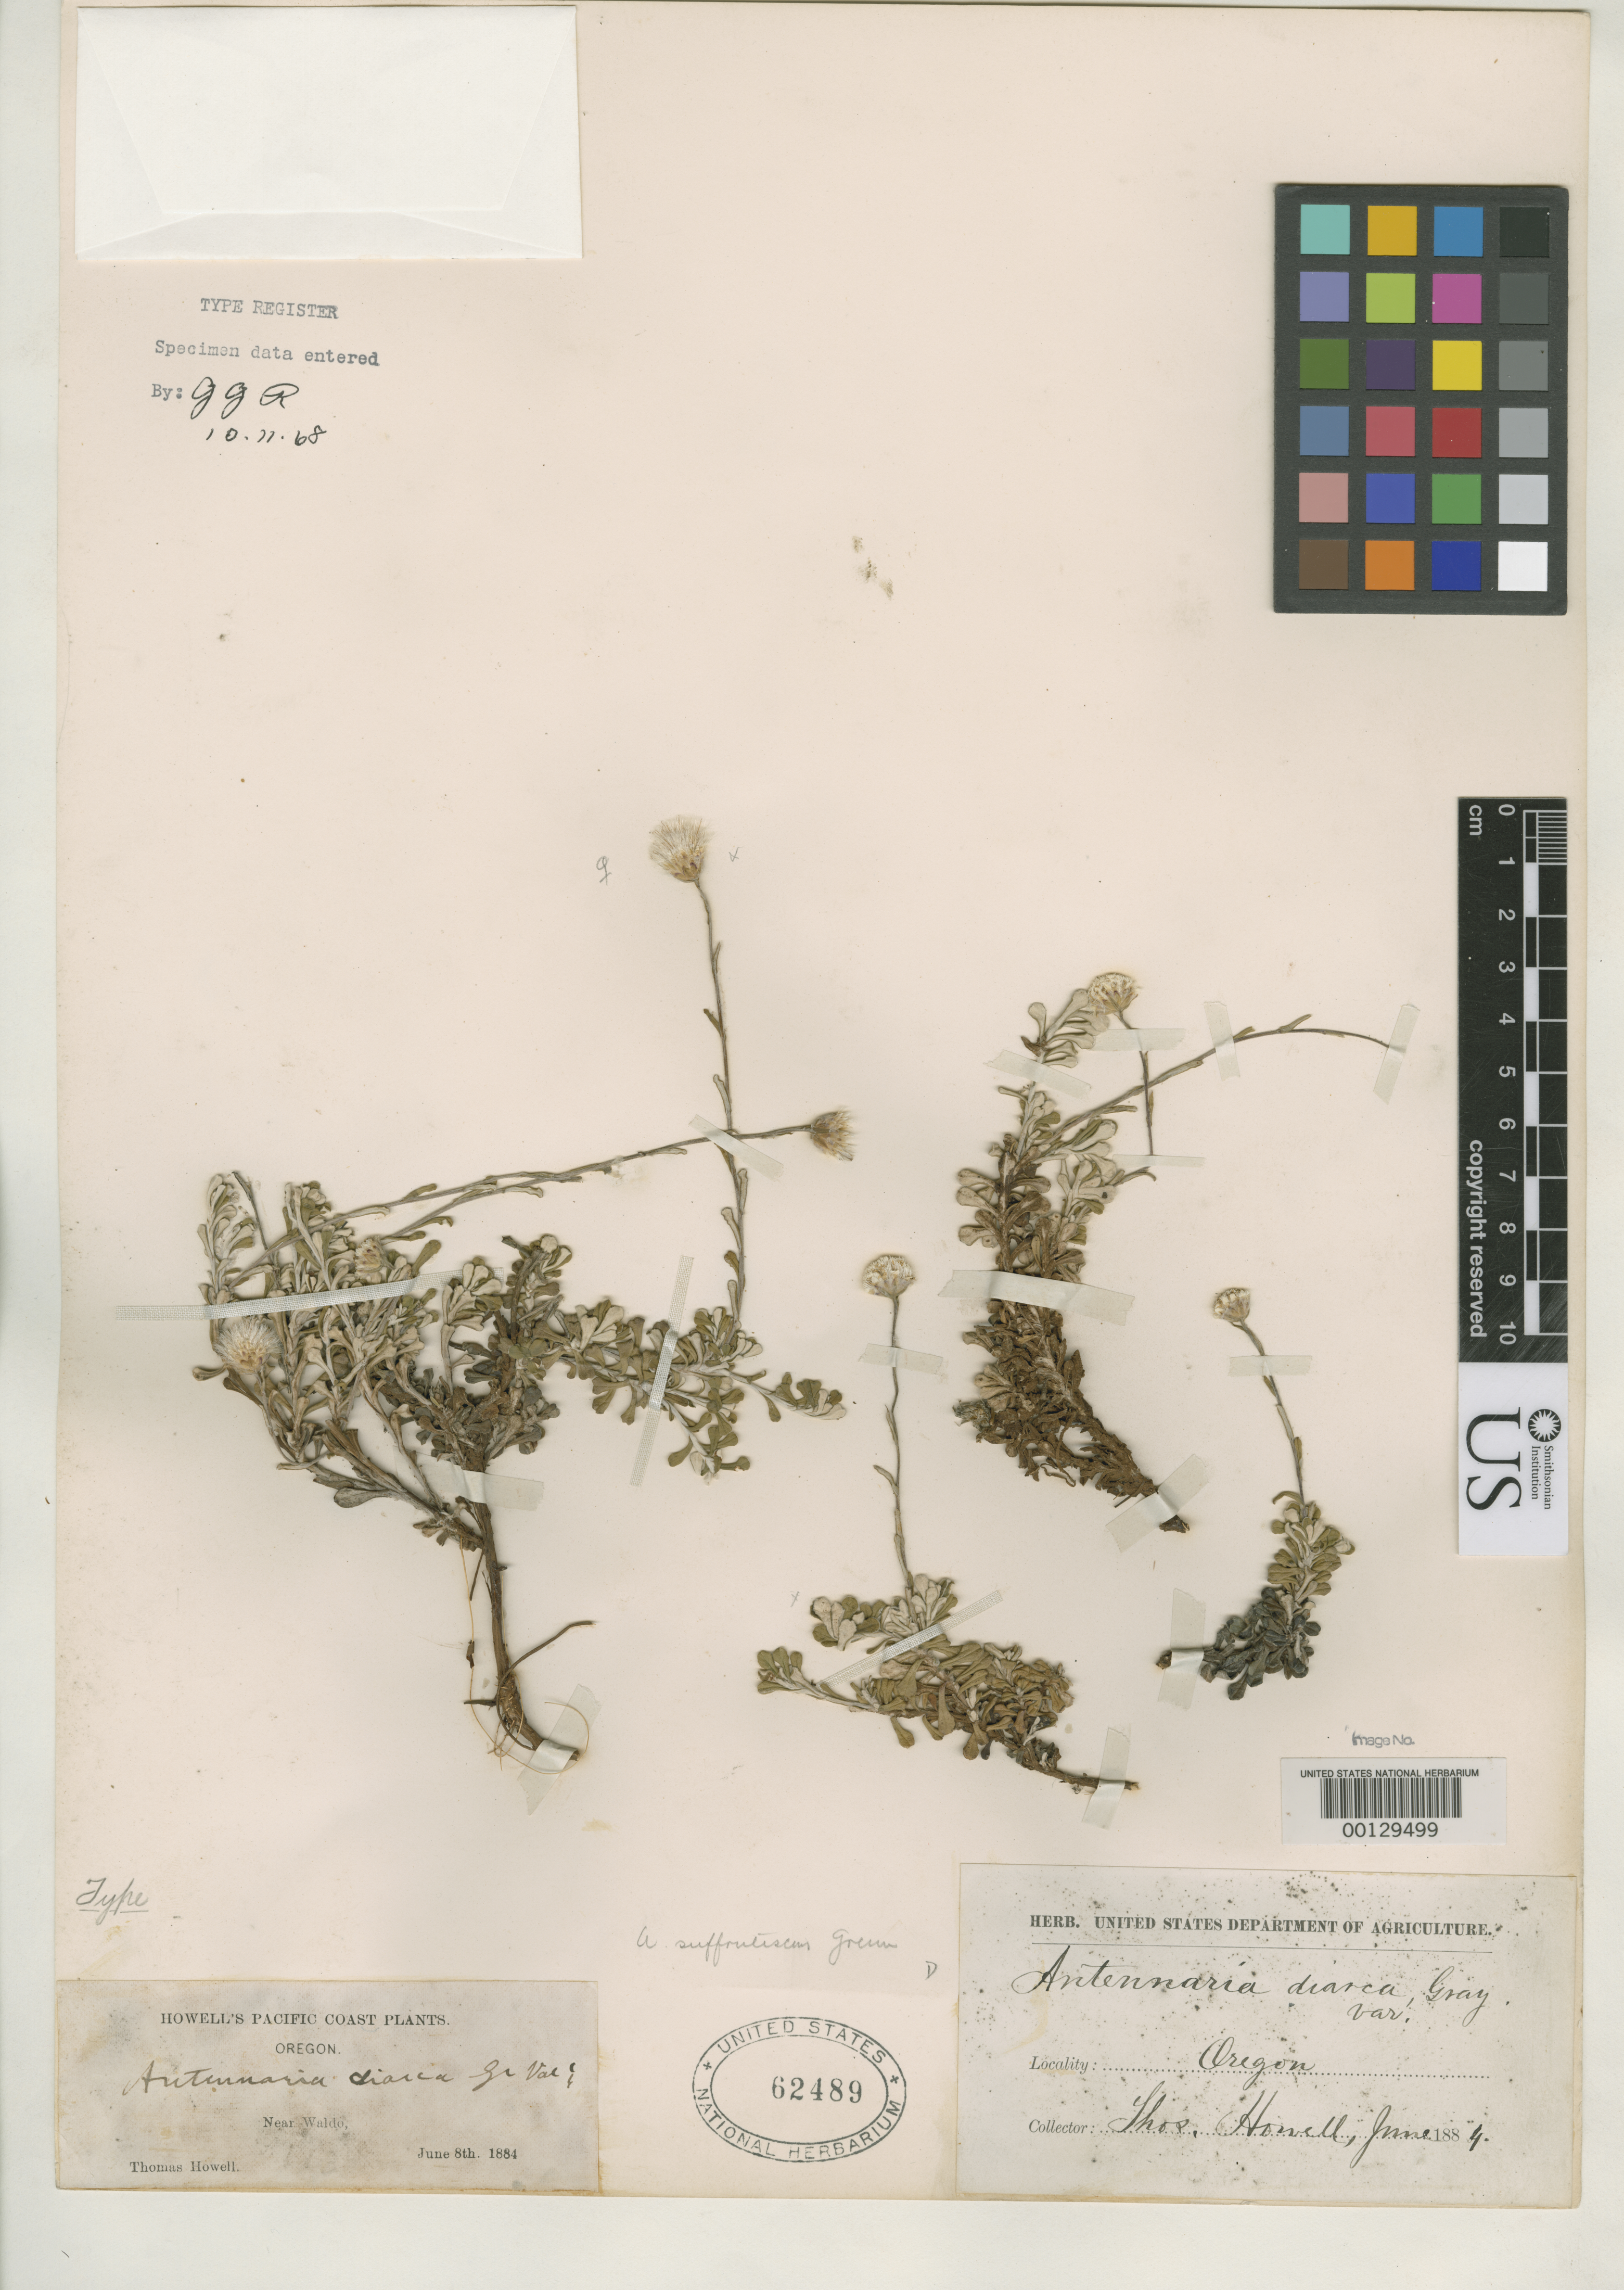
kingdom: Plantae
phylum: Tracheophyta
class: Magnoliopsida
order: Asterales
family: Asteraceae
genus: Antennaria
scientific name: Antennaria suffrutescens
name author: Greene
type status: Possible Holotype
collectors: T. J. Howell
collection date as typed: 08 Jun 1884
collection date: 1884-06-08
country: United States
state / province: Oregon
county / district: Josephine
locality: Near Waldo.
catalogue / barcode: US 62489